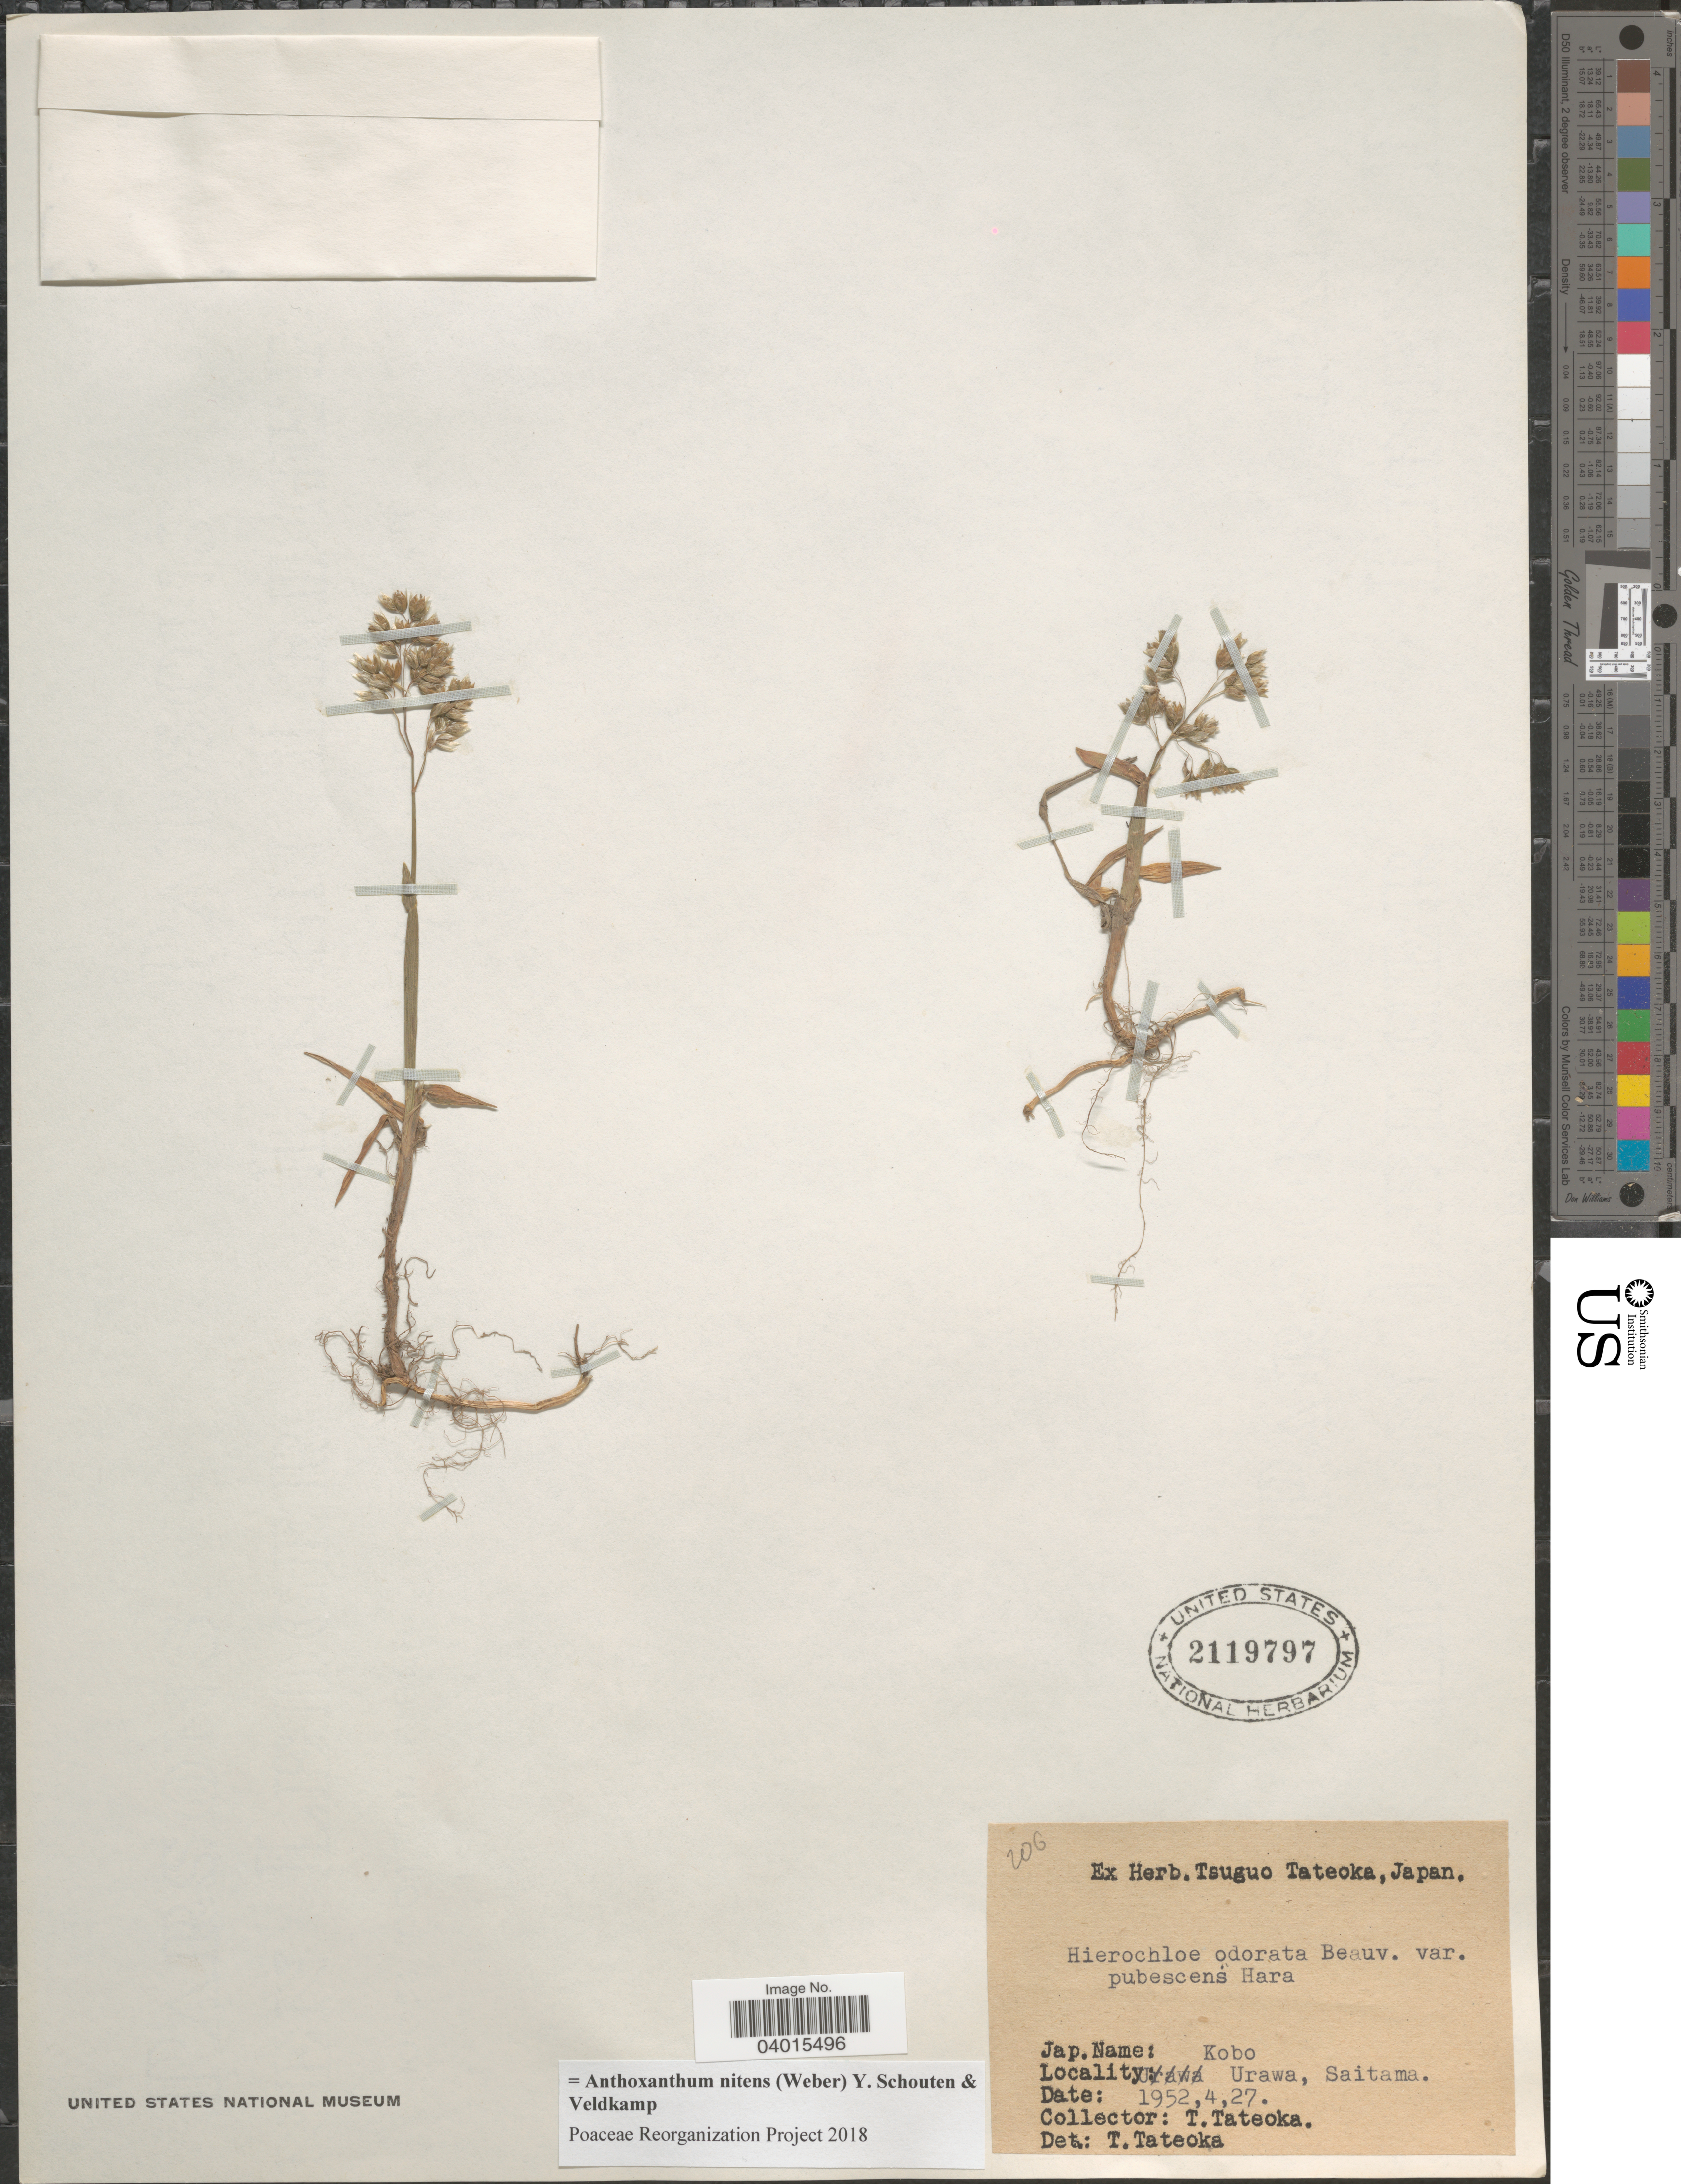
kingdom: Plantae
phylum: Tracheophyta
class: Liliopsida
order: Poales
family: Poaceae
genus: Anthoxanthum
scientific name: Anthoxanthum nitens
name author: (G.H. Weber) R.T.A. Schouten & Veldkamp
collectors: T. Tateoka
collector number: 206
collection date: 1952-04-27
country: Japan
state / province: Saitama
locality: Urawa.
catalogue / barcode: US 2119797